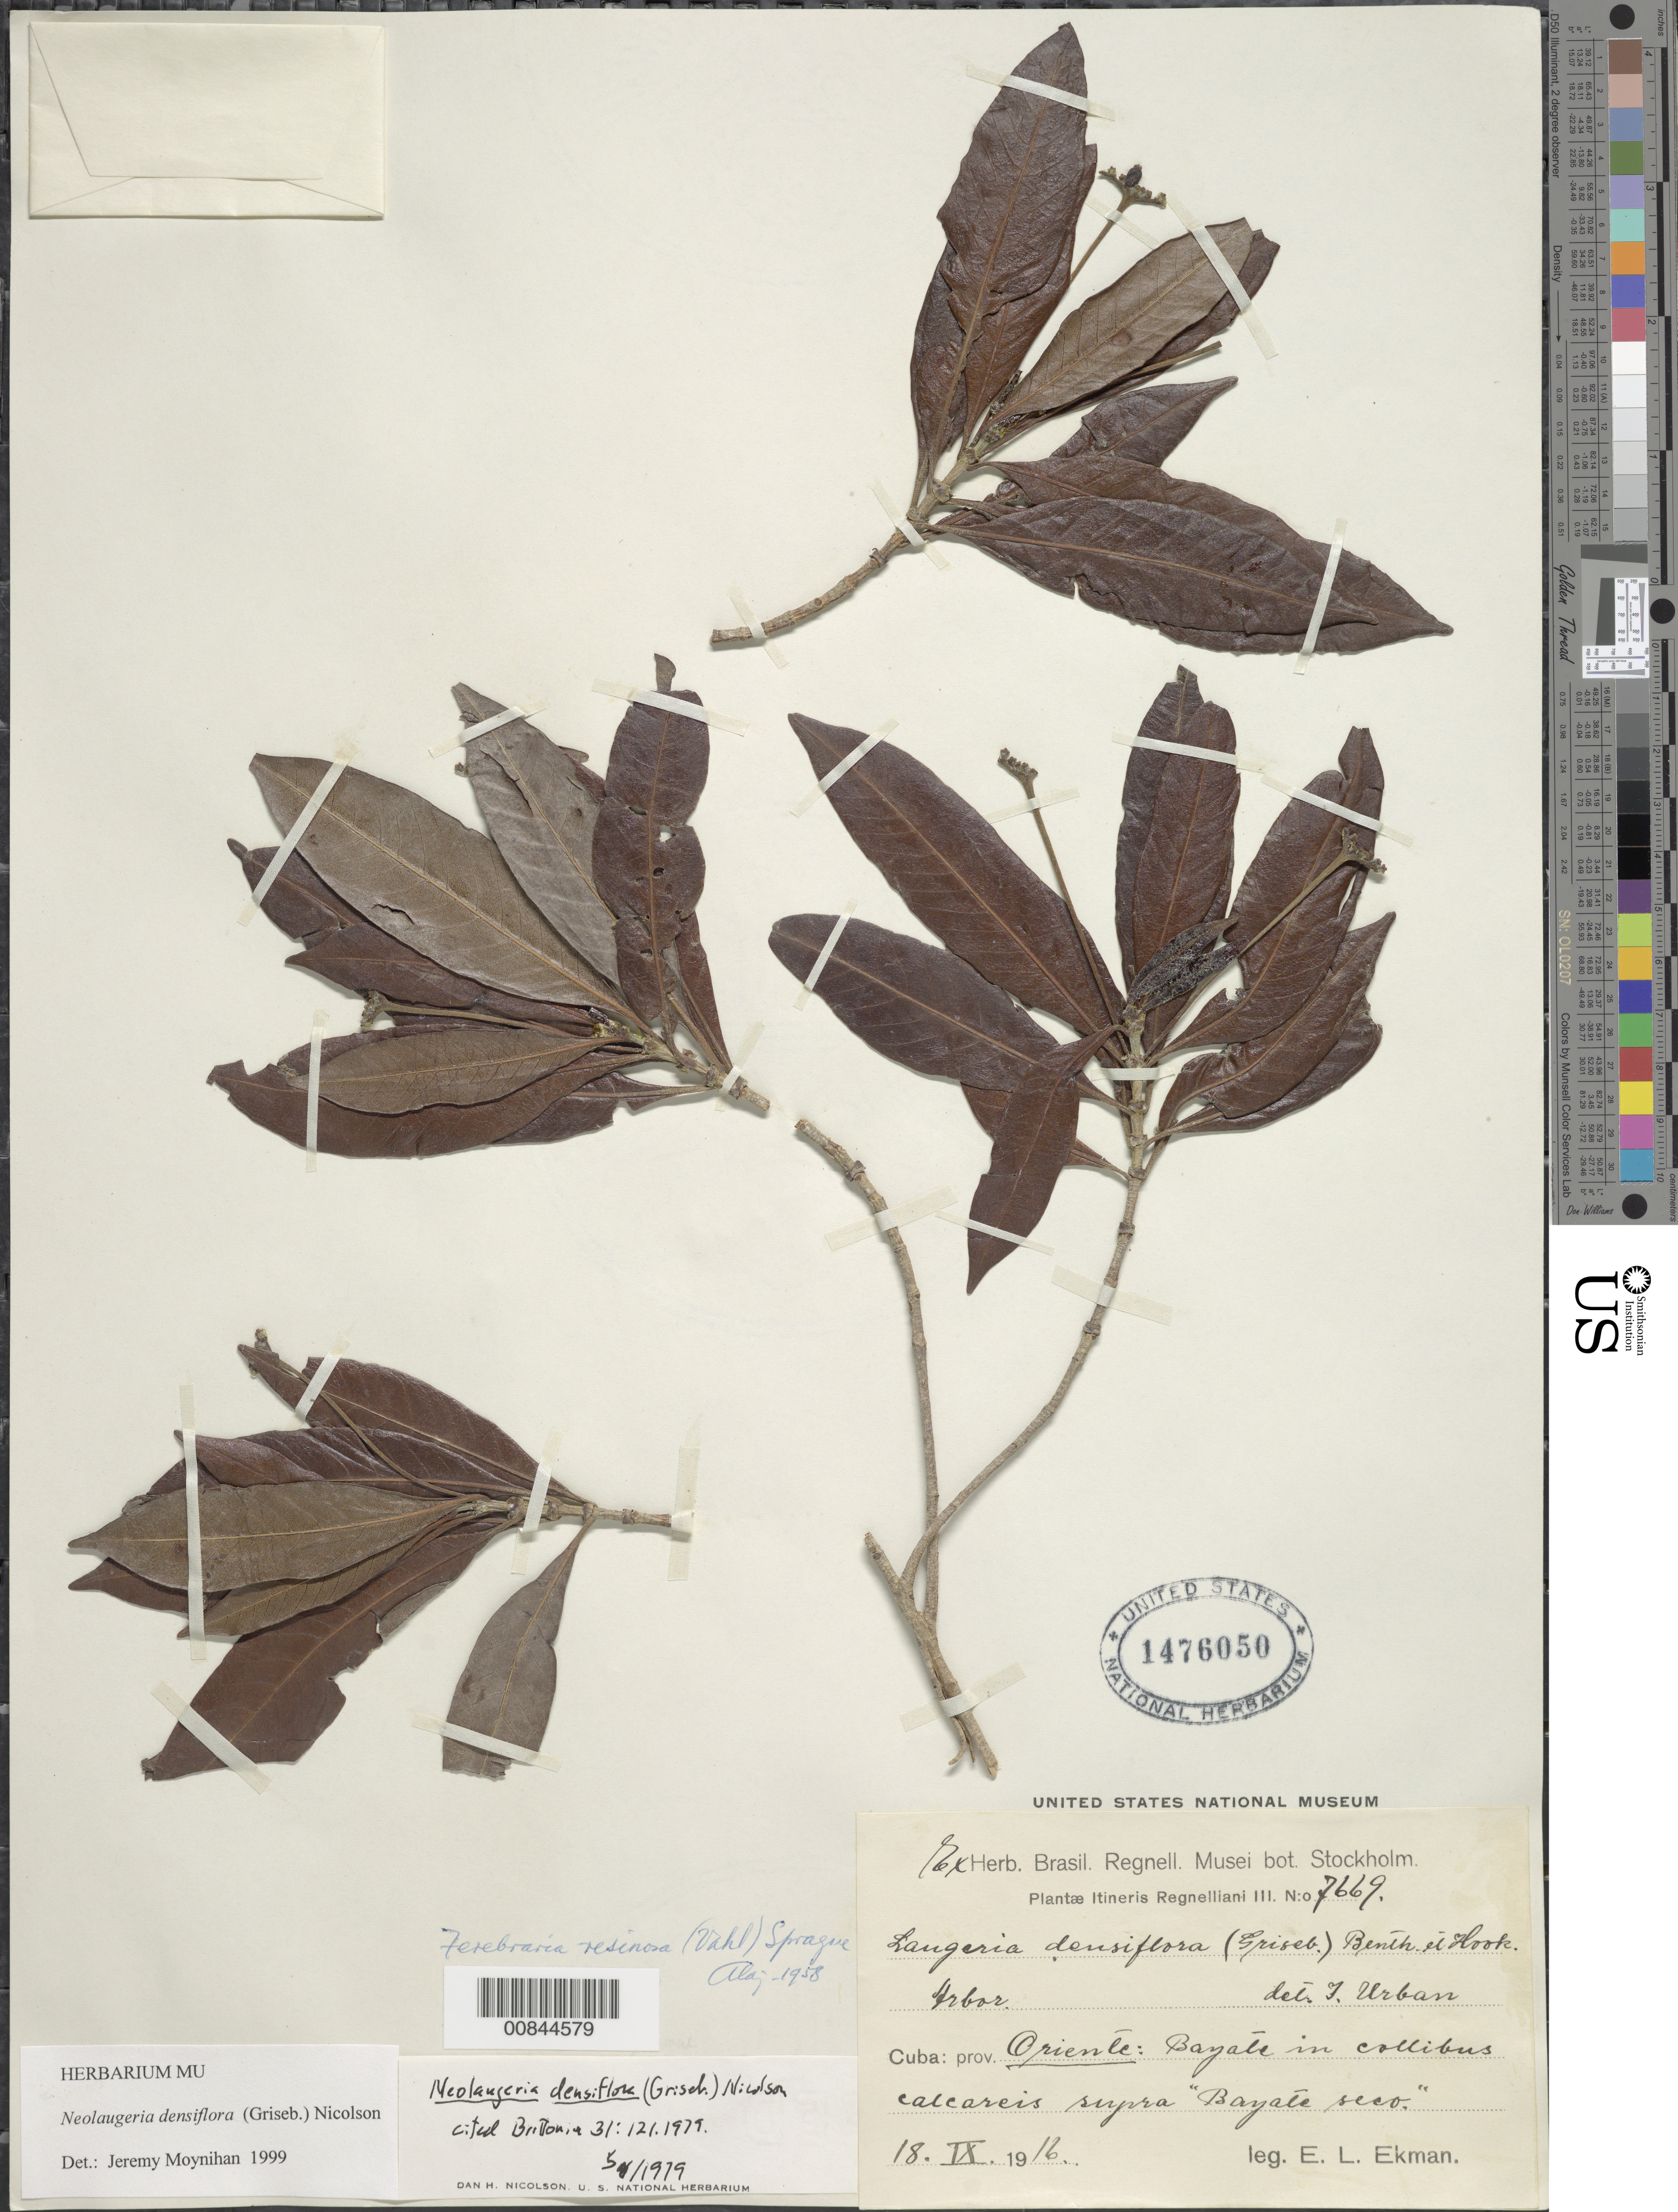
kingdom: Plantae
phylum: Tracheophyta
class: Magnoliopsida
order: Gentianales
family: Rubiaceae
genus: Stenostomum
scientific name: Stenostomum densiflorum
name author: C. Wright ex Griseb.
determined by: Nicolson, Dan H.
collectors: E. L. Ekman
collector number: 7669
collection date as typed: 18 Sep 1916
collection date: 1916-09-18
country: Cuba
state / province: Oriente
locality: Bayate, supra "Bayate seco"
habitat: In collibus calcareis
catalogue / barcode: US 1476050